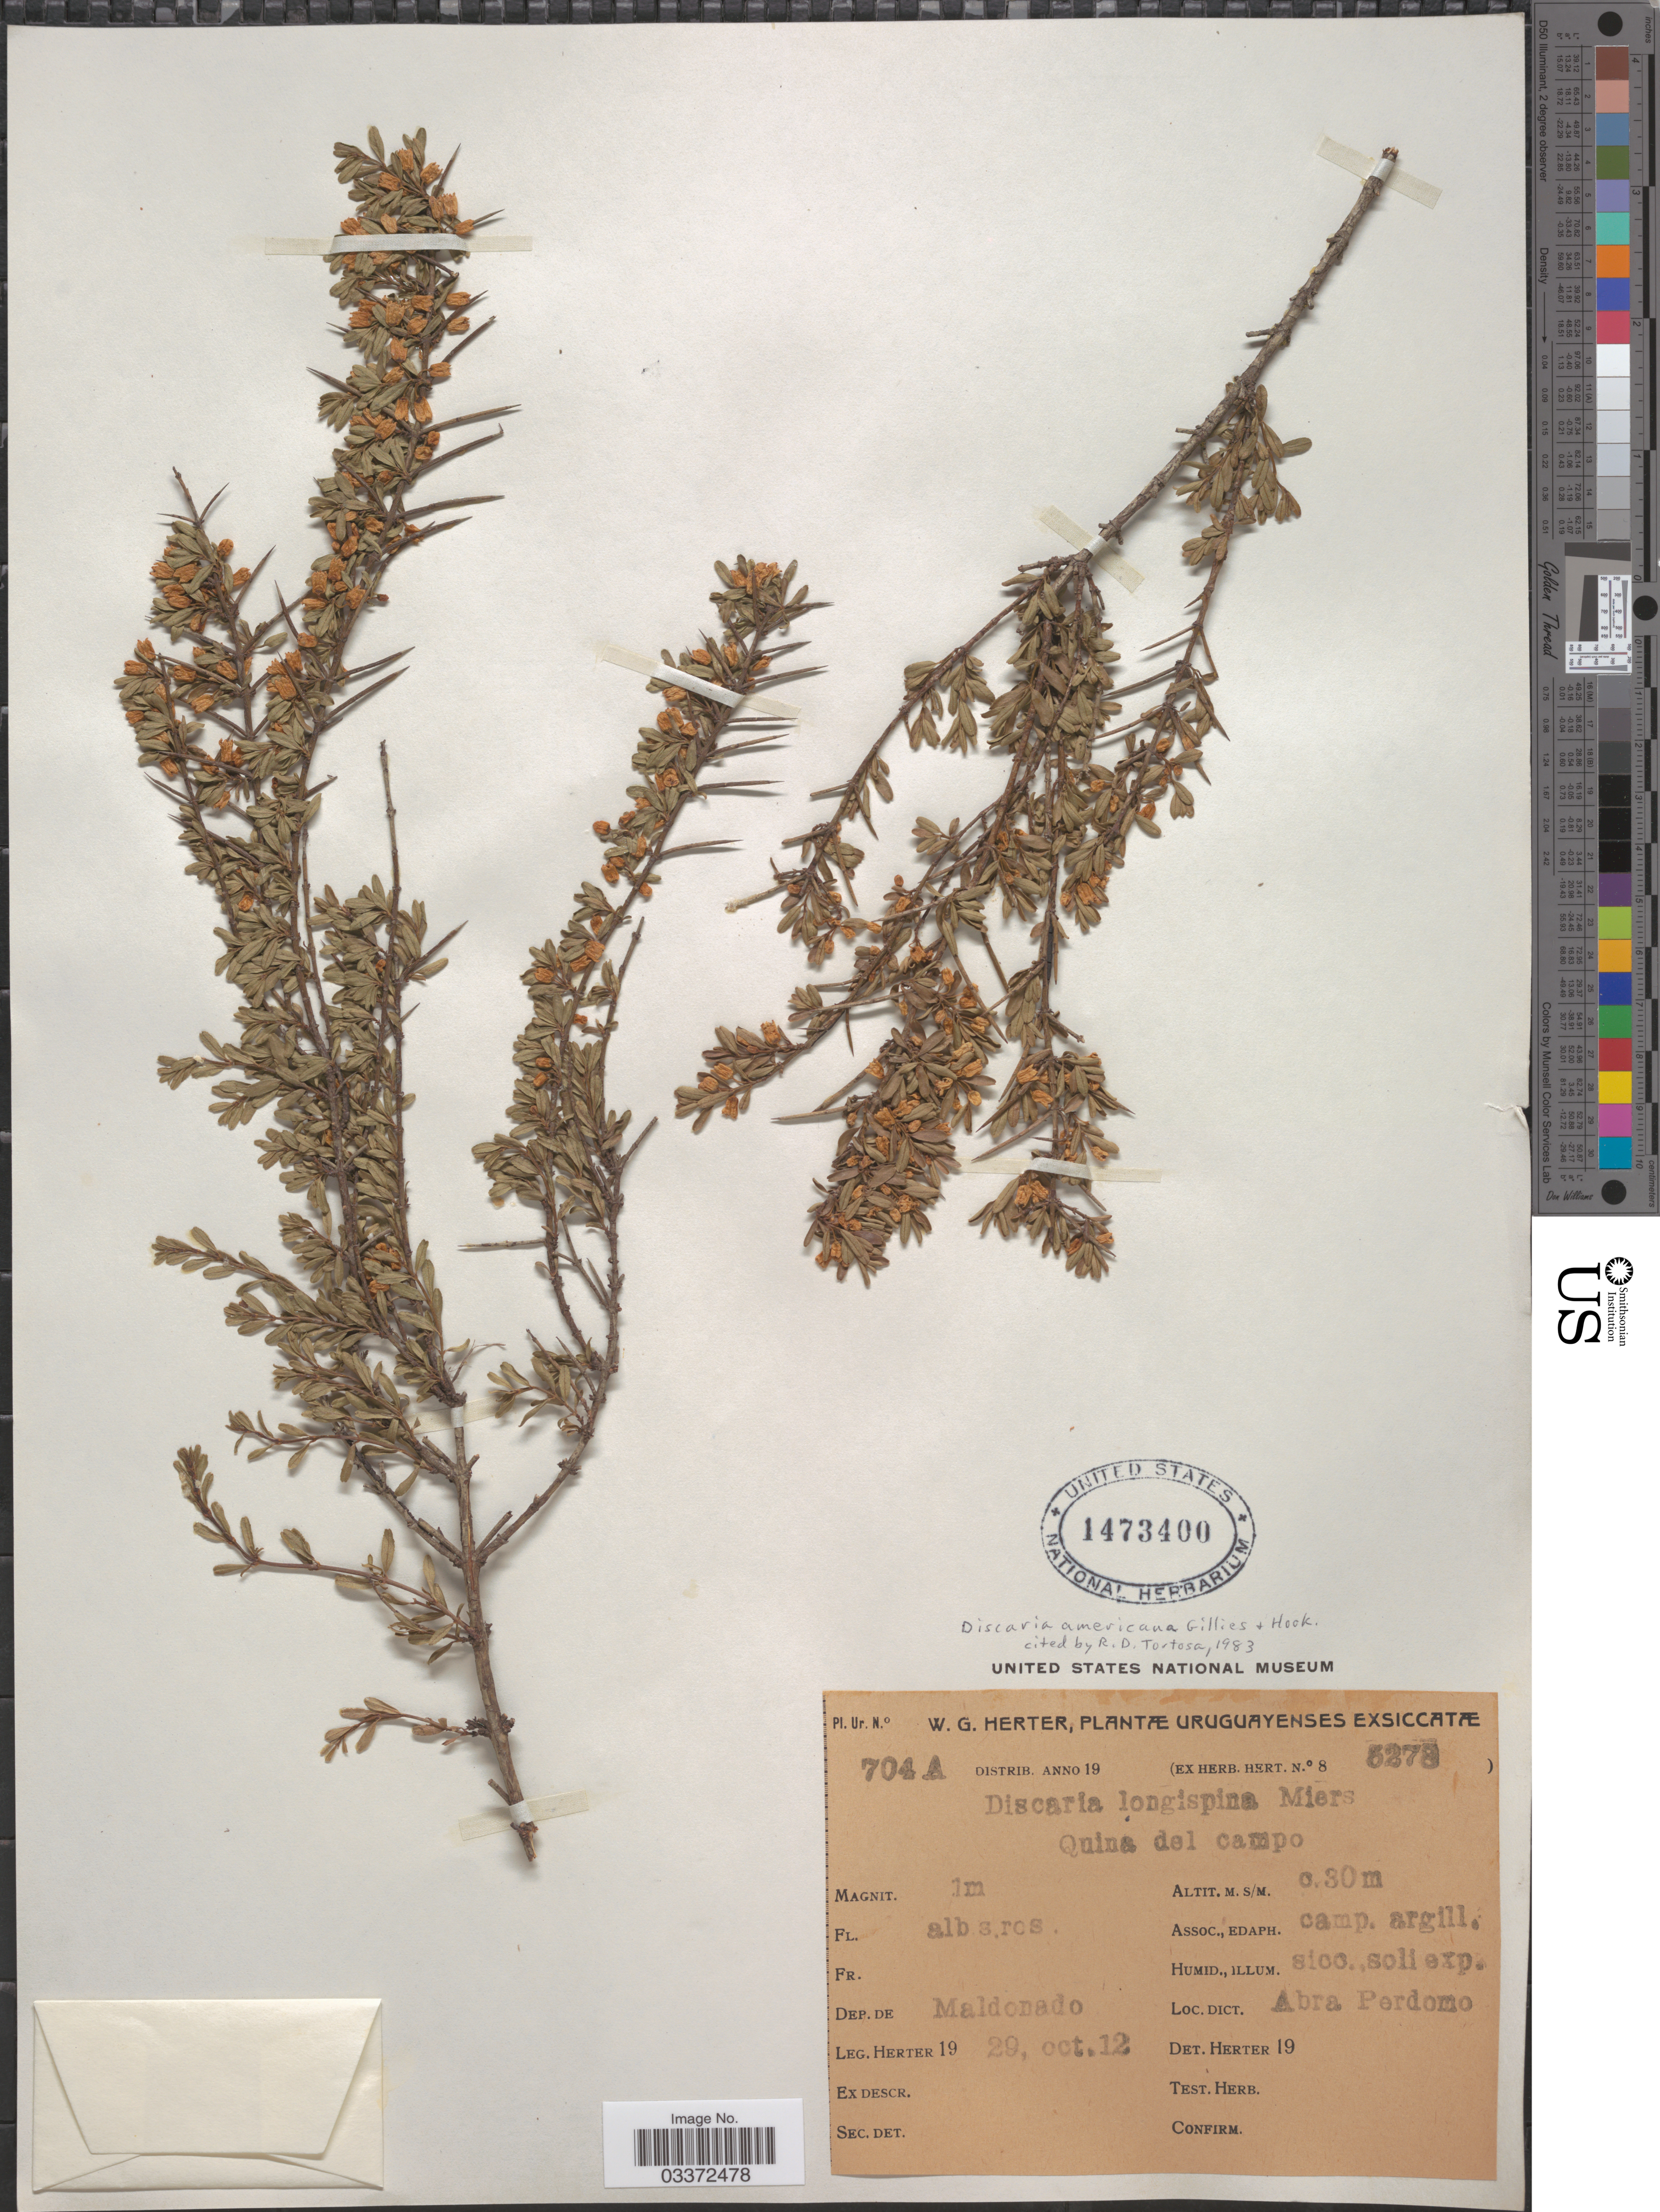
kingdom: Plantae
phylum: Tracheophyta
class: Magnoliopsida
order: Rosales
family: Rhamnaceae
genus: Discaria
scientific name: Discaria americana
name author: Gillies & Hook.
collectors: W. G. Herter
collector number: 704A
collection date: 1929-10-12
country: Uruguay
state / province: Maldonado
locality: Dep. de Maldonado, Abra Perdomo.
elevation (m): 30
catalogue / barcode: US 1473400